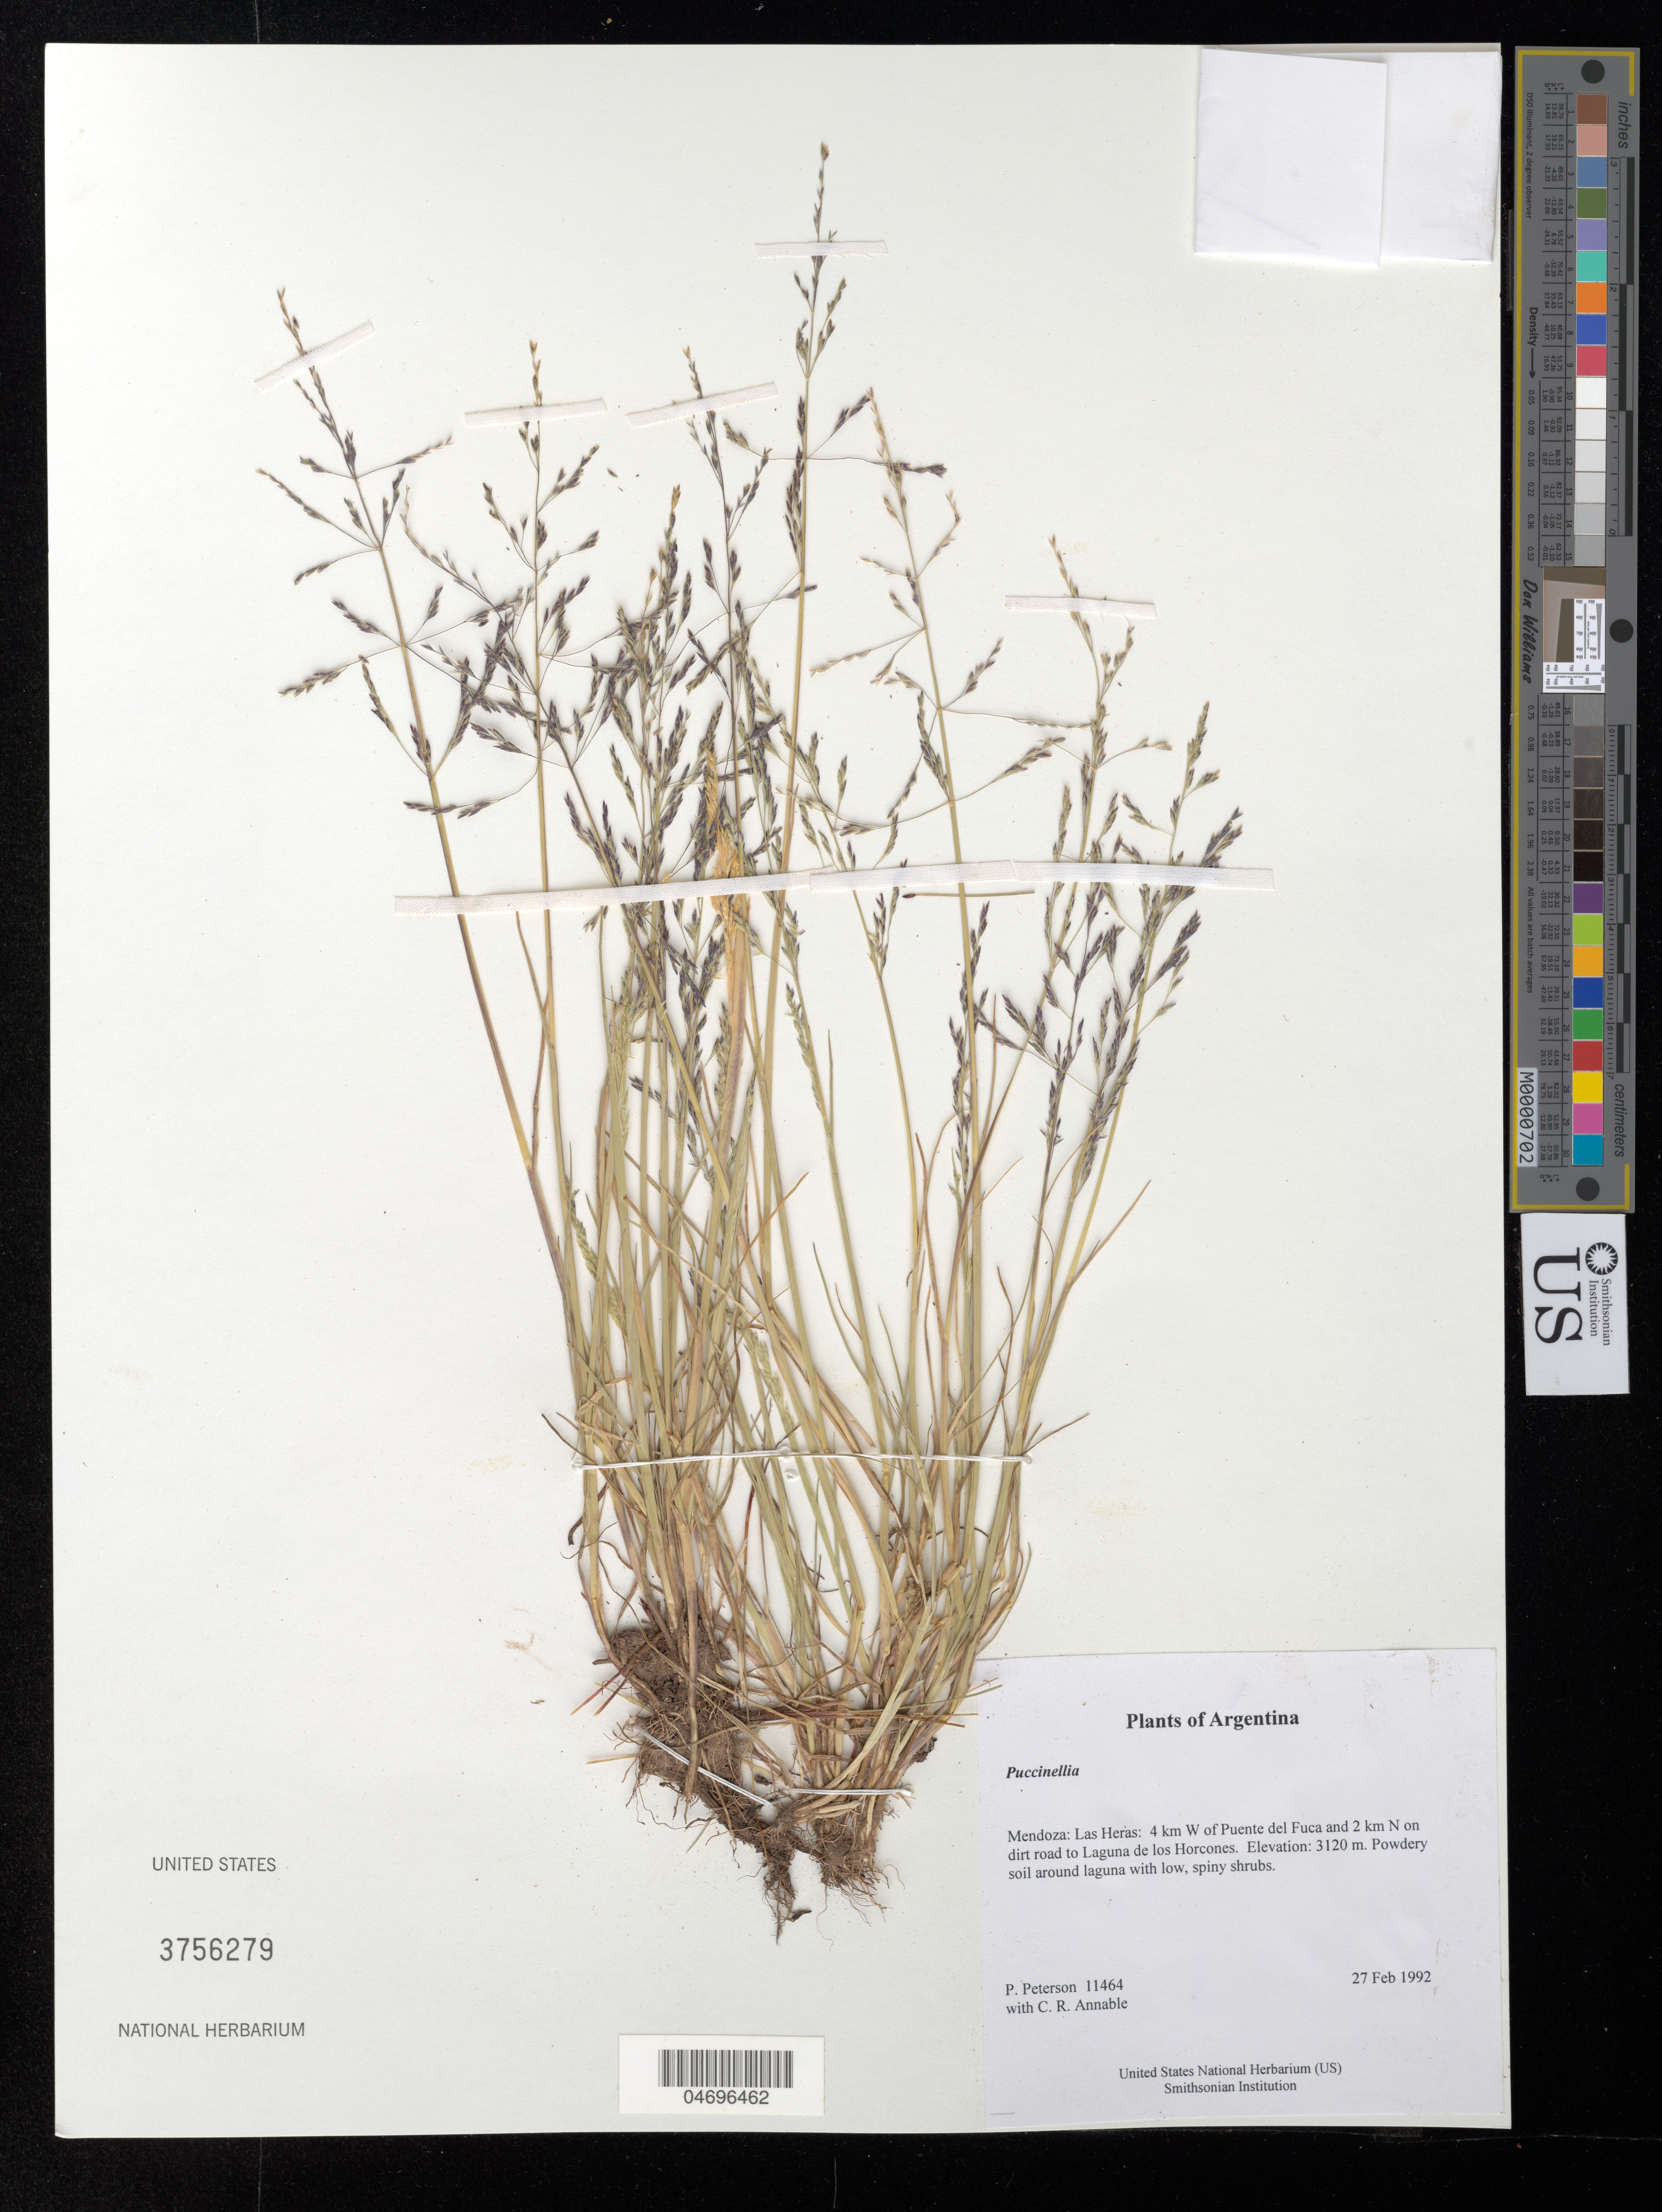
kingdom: Plantae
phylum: Tracheophyta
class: Liliopsida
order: Poales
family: Poaceae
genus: Puccinellia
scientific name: Puccinellia sp.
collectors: P. M. Peterson & C. R. Annable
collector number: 11464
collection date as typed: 27 Feb 1992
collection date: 1992-02-27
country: Argentina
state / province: Mendoza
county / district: Las Heras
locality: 4 km W of Puente del Fuca and 2 km N on dirt road to Laguna de los Horcones.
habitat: Powdery soil around laguna with low, spiny shrubs.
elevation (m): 3120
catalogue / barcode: US 3756279